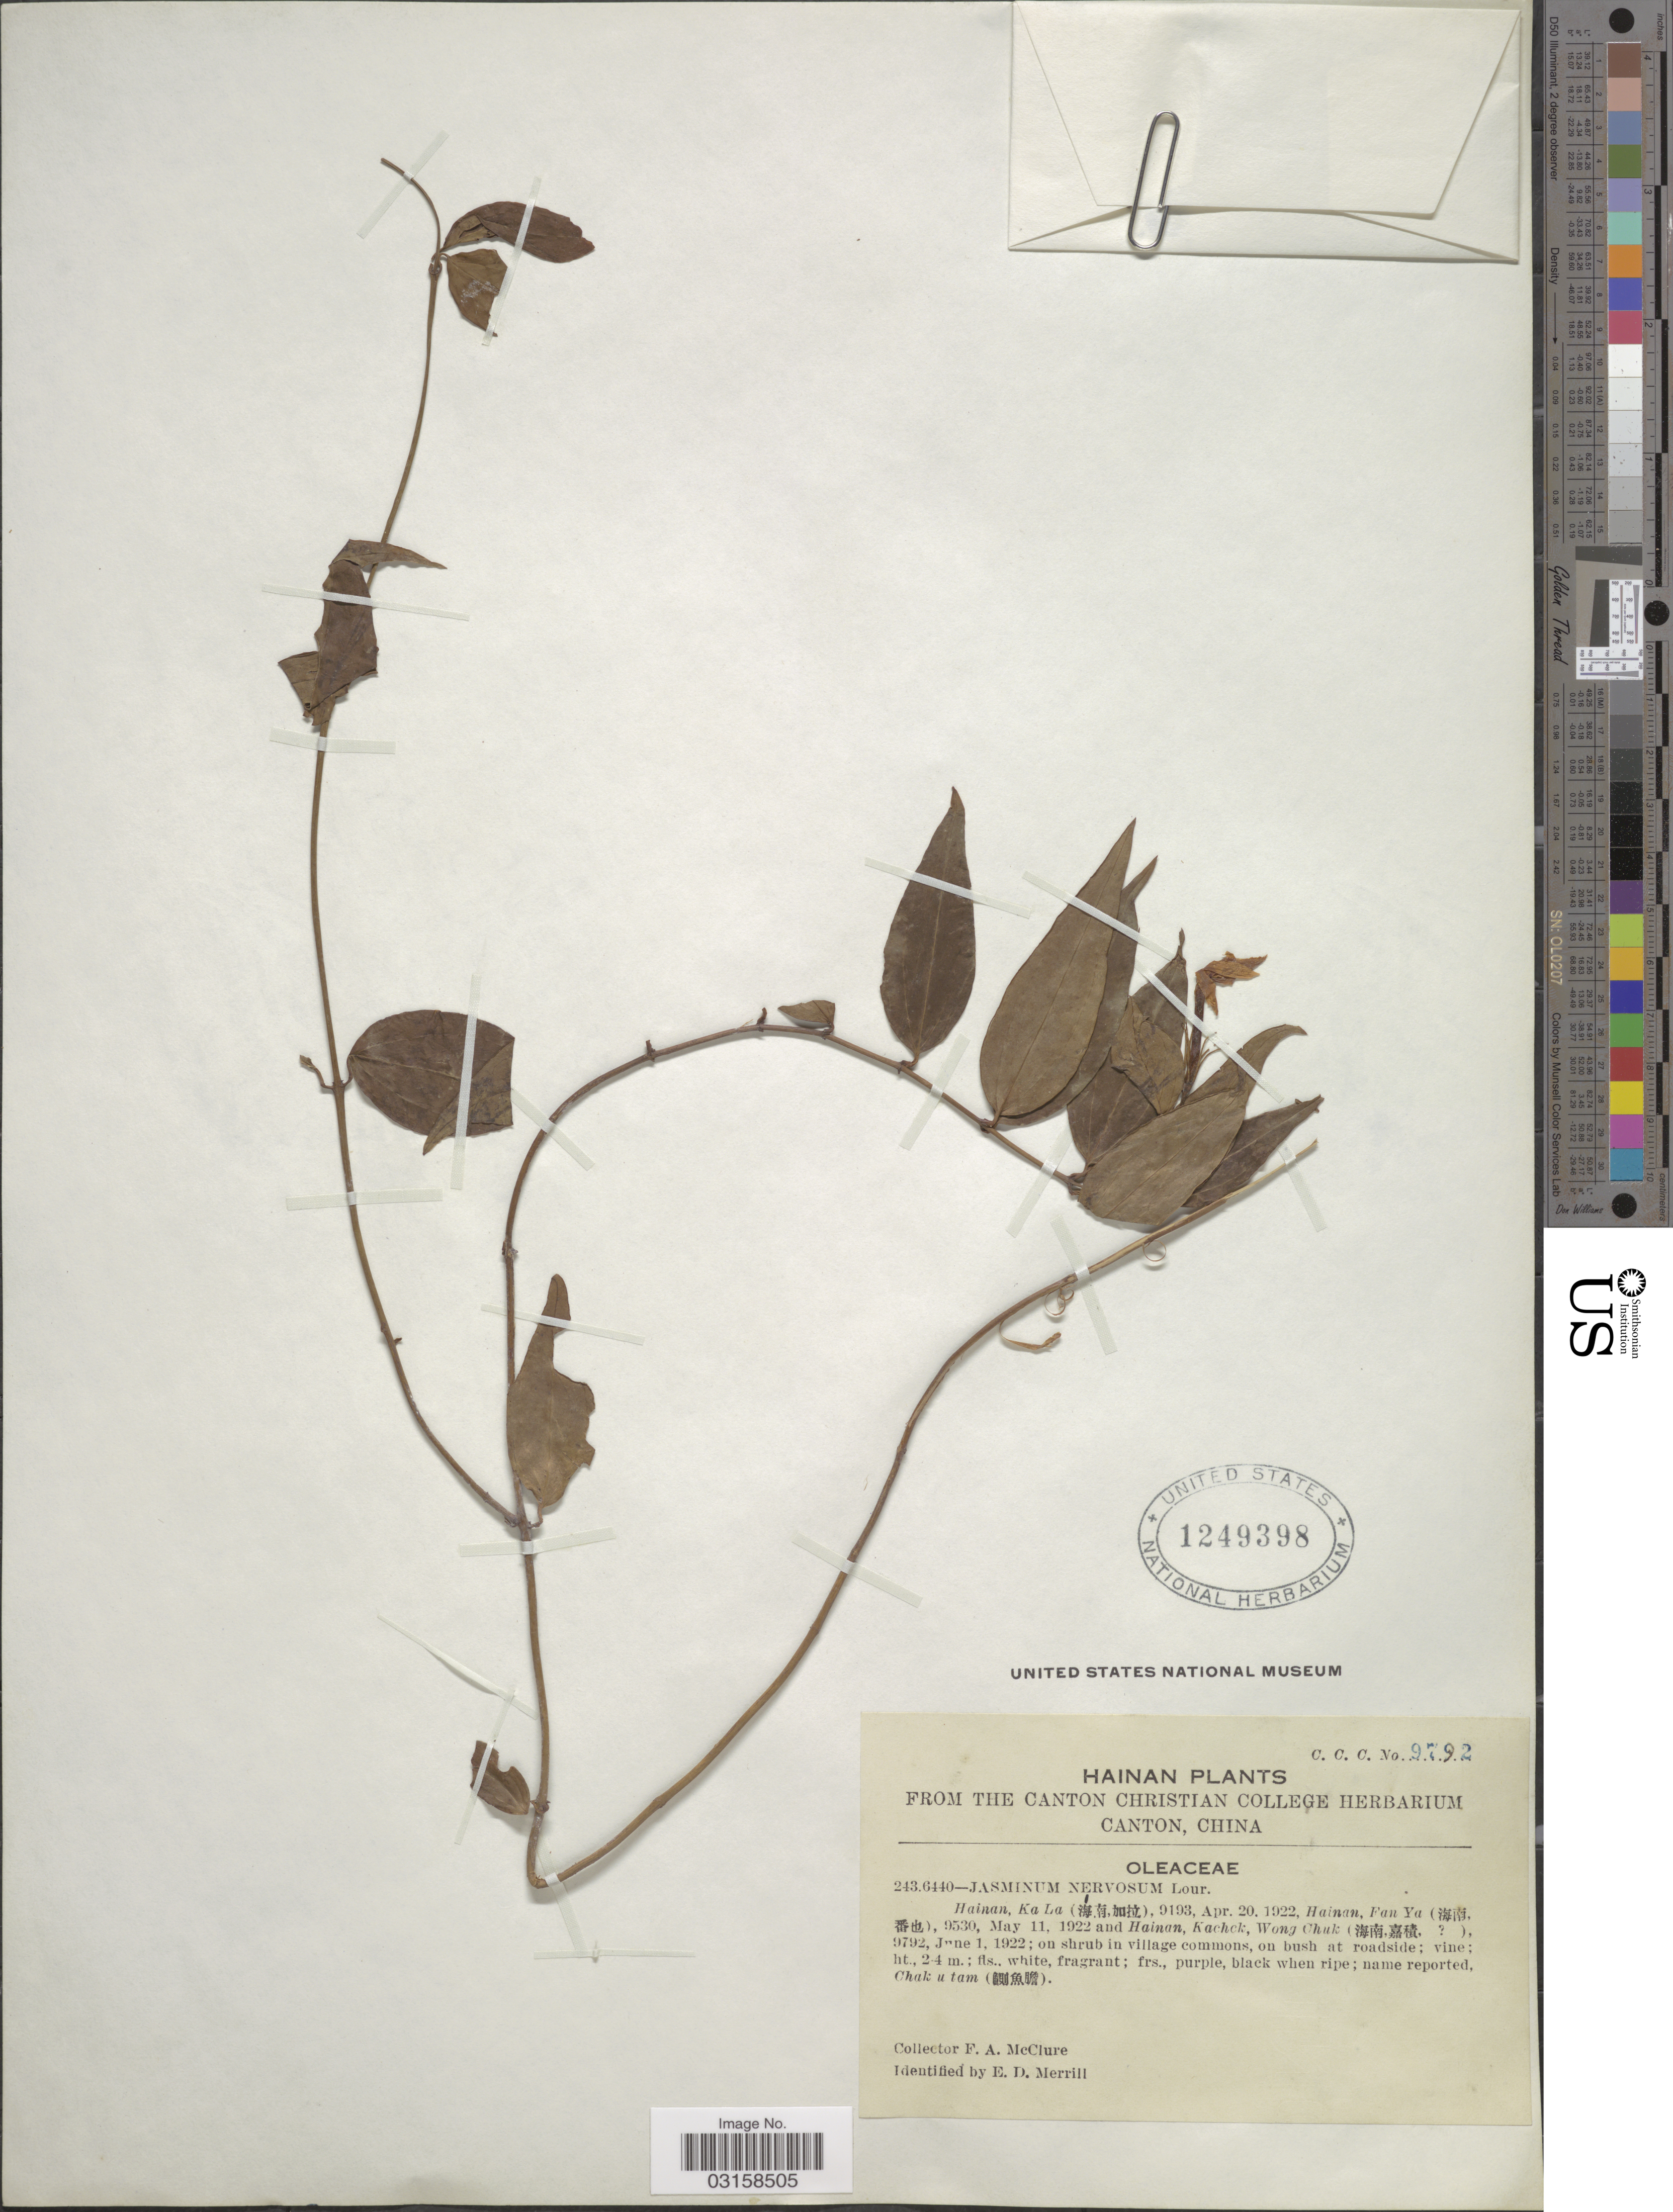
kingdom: Plantae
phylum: Tracheophyta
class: Magnoliopsida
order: Lamiales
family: Oleaceae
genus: Jasminum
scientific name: Jasminum nervosum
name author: Lour.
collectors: F. A. McClure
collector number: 9792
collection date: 1922-06-01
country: China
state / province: Hainan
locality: Chak u tam (X).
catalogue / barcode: US 1249398